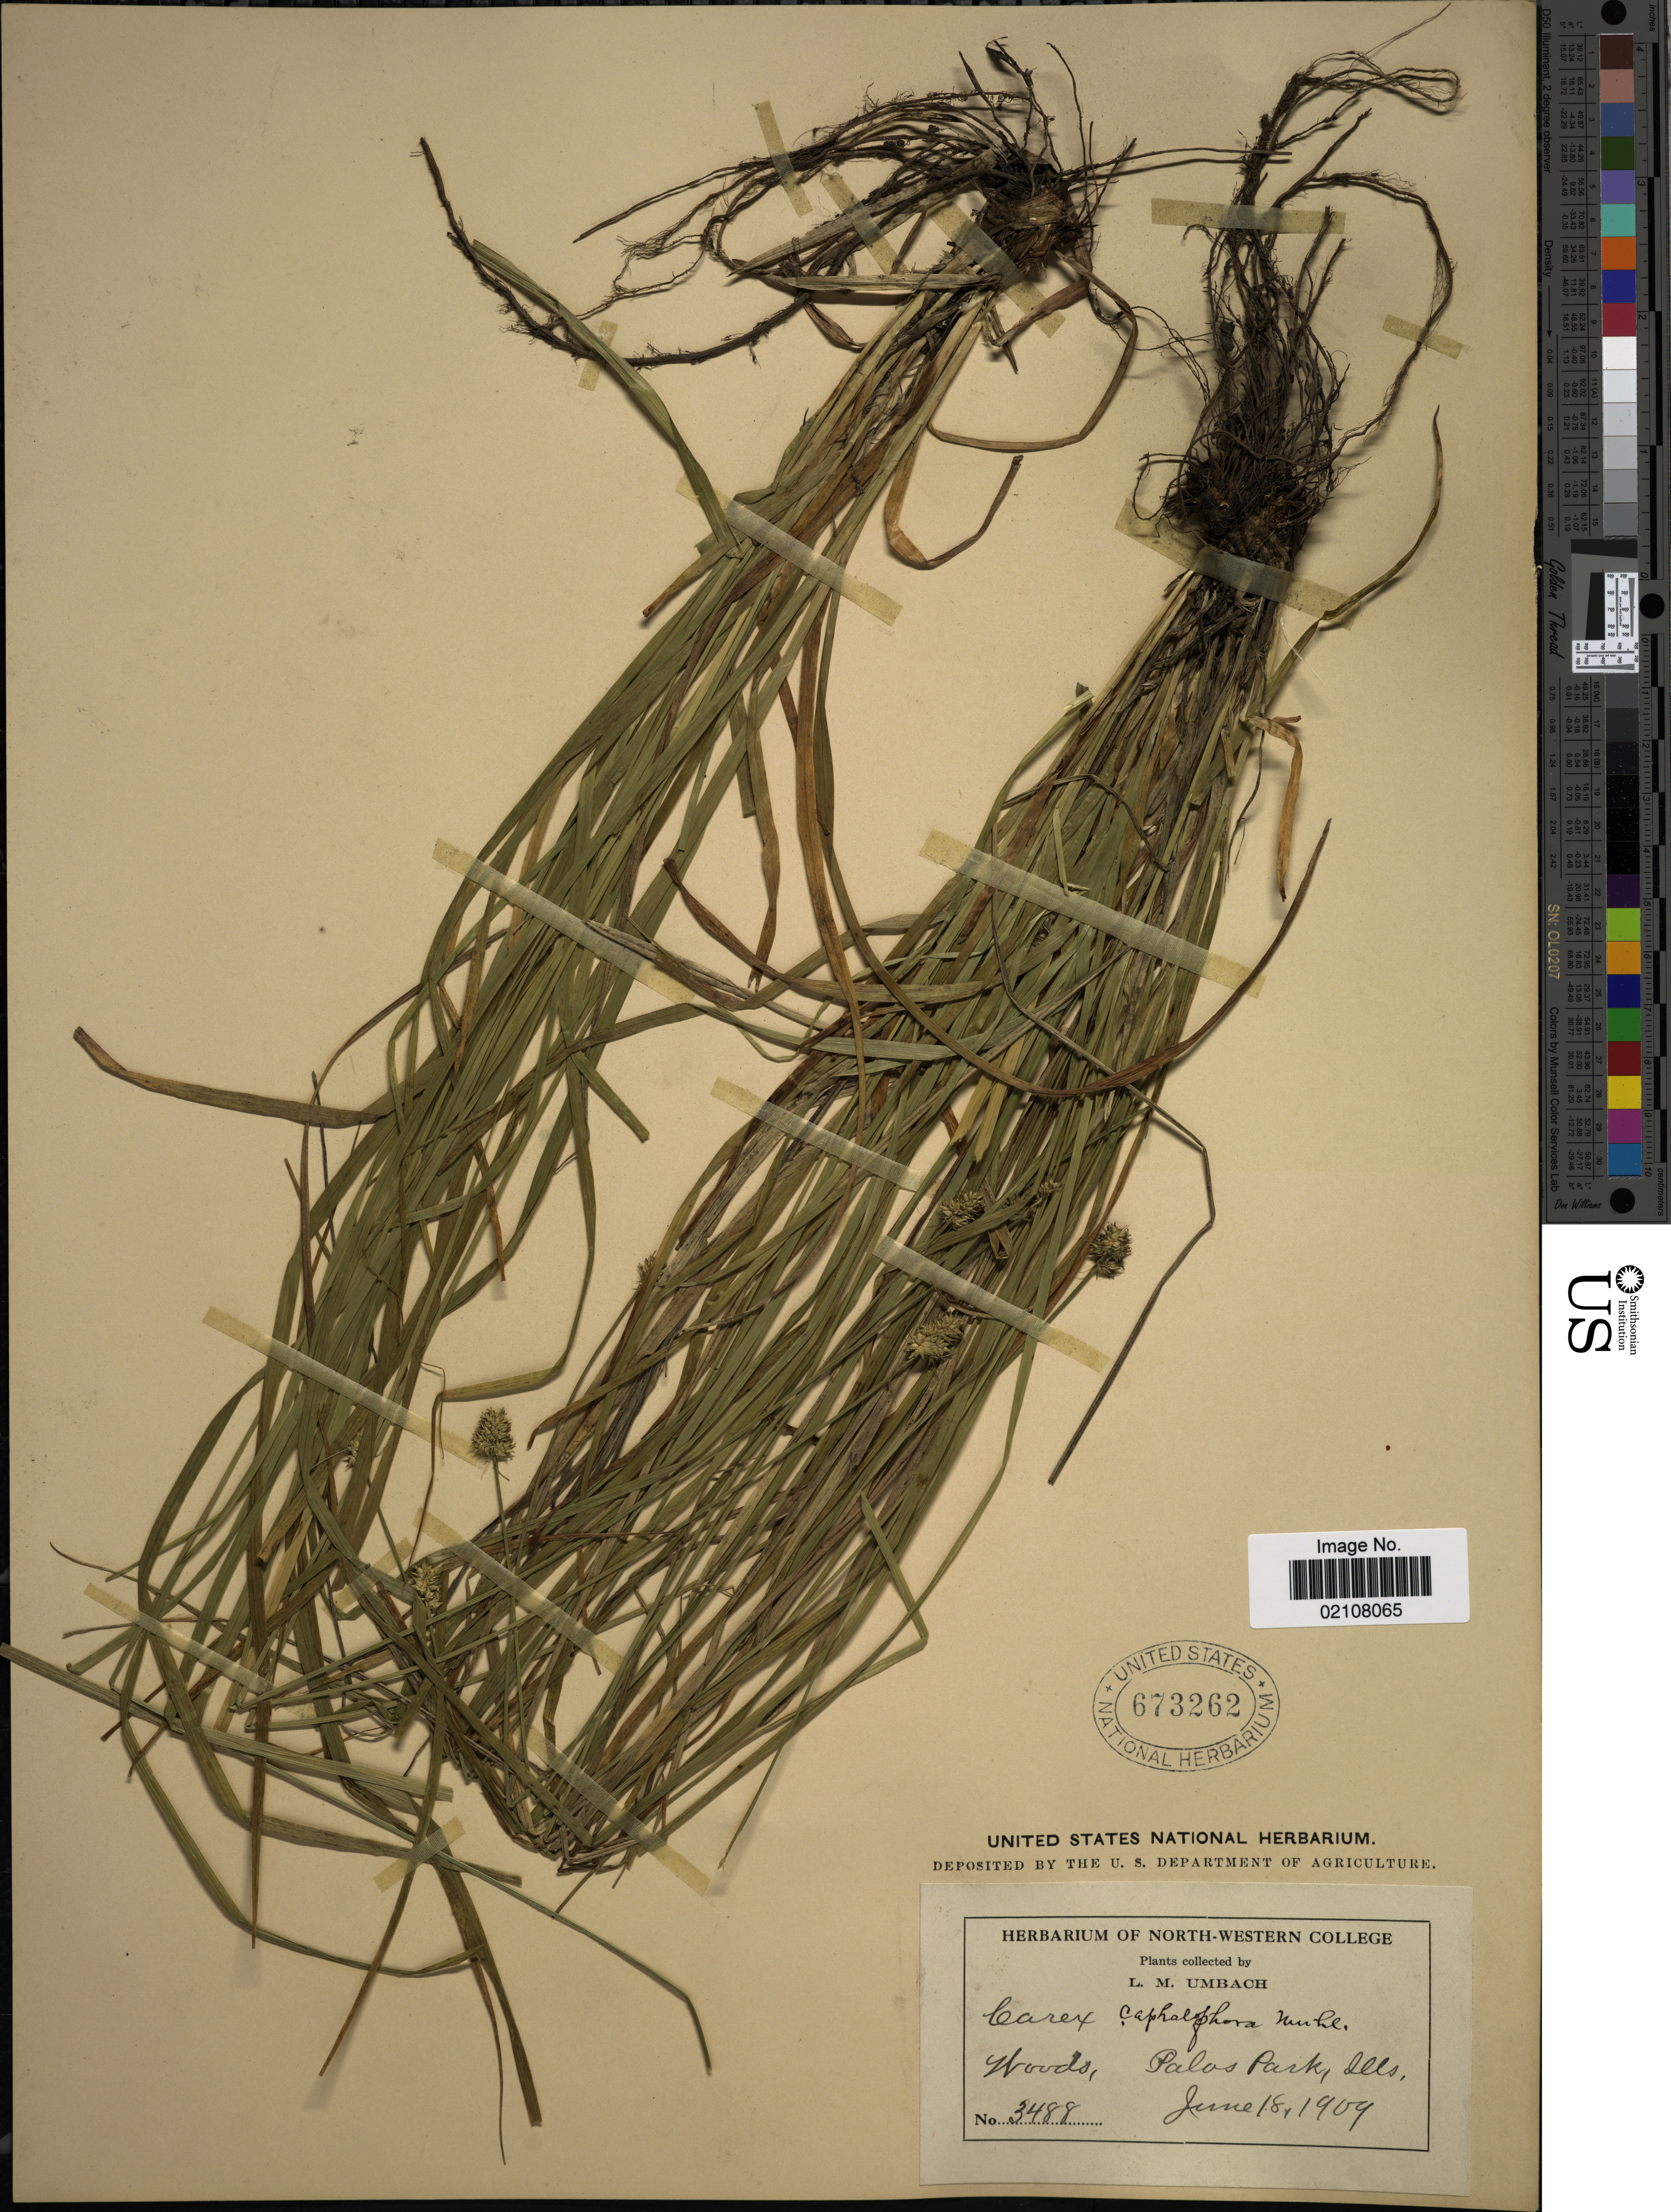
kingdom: Plantae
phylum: Tracheophyta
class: Liliopsida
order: Poales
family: Cyperaceae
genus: Carex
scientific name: Carex cephalophora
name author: Muhl. ex Willd.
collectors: L. M. Umbach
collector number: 3488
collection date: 1909-06-18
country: United States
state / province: Illinois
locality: Woods, Palos Park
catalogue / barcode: US 673262